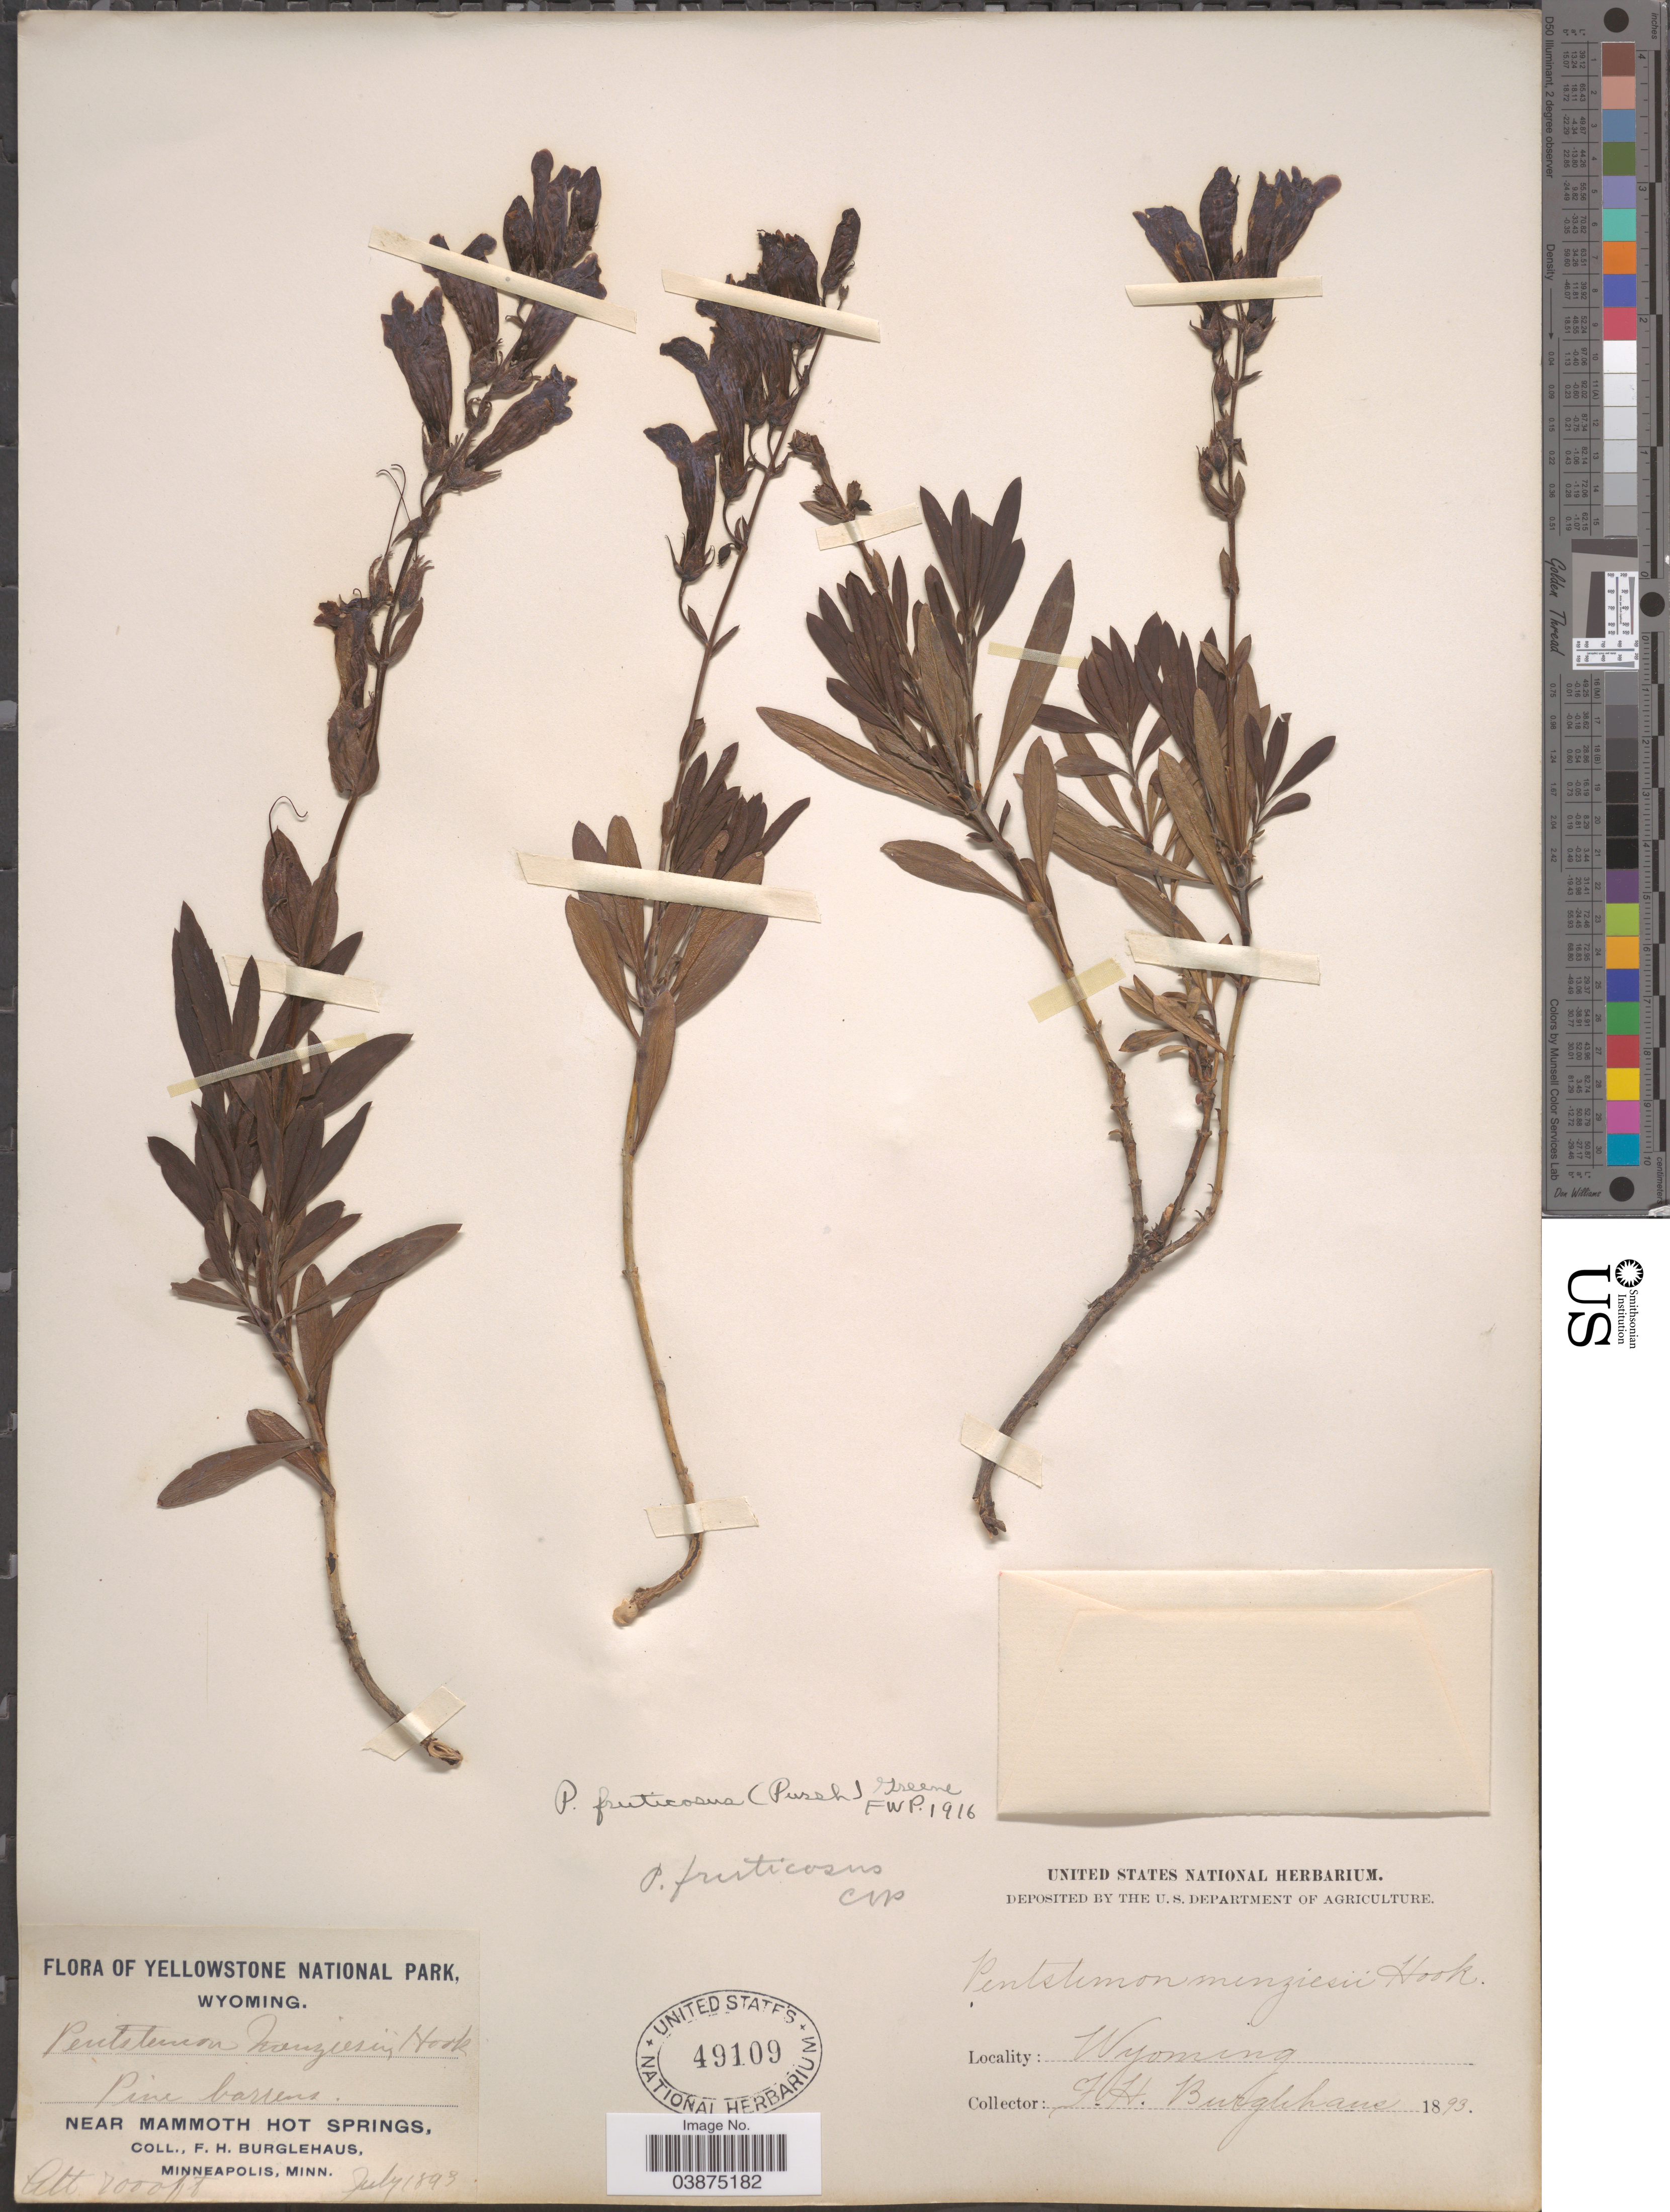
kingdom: Plantae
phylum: Tracheophyta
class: Magnoliopsida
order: Lamiales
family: Plantaginaceae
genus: Penstemon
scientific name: Penstemon fruticosus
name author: (Pursh) Greene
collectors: F. Burglehaus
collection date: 1893-07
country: United States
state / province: Wyoming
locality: Yellowstone National Park. Near Mammoth Hot Springs.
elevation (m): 2134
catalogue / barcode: US 49109